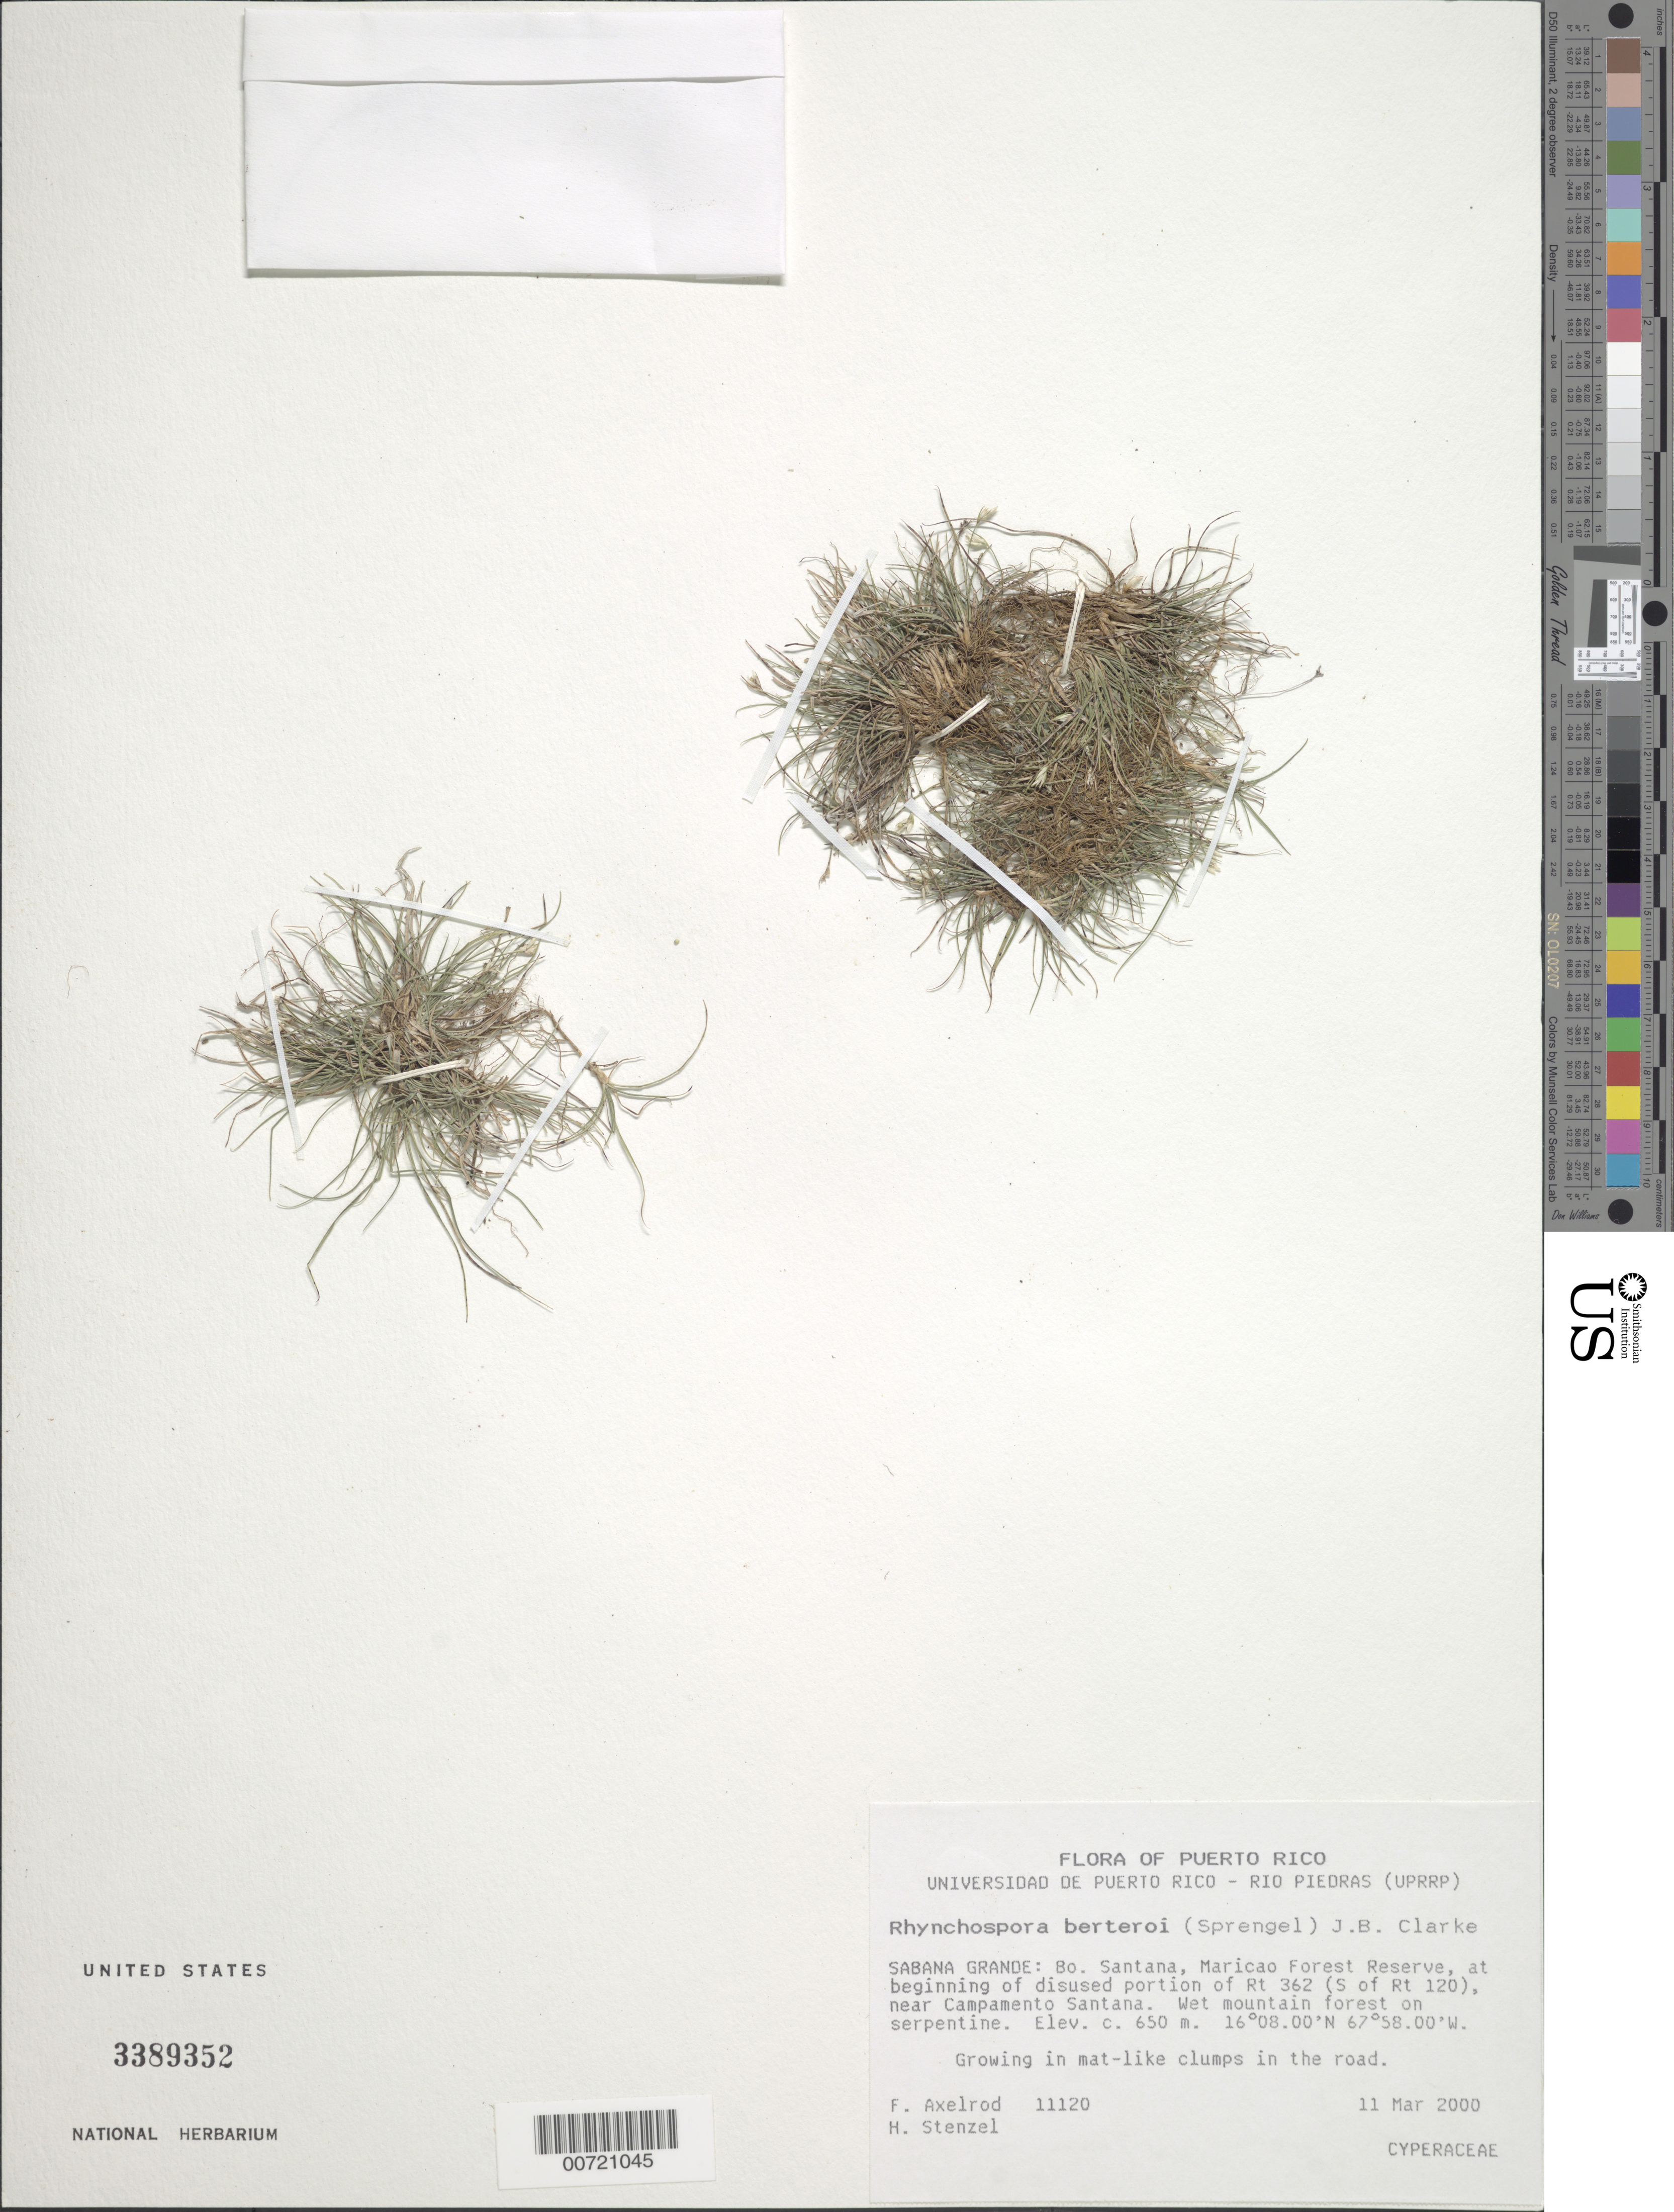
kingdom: Plantae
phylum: Tracheophyta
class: Liliopsida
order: Poales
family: Cyperaceae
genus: Rhynchospora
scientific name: Rhynchospora berteroi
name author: (Spreng.) C.B. Clarke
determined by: Strong, M. T., (US), Smithsonian Institution - National Museum of Natural History (UNITED STATES)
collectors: F. S. Axelrod & H. Stenzel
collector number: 11120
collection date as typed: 11 Mar 2000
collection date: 2000-03-11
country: Puerto Rico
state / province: Maricao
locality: Sabana Grande: Bo. Santana, Maricao Forest Reserve, at beginning of disused portion of Rt. 362 (S of Rt. 120), near Campamento Santana.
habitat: Wet mountain forest on serpentine; in mat-like clumps in the road.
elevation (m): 650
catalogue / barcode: US 3389352